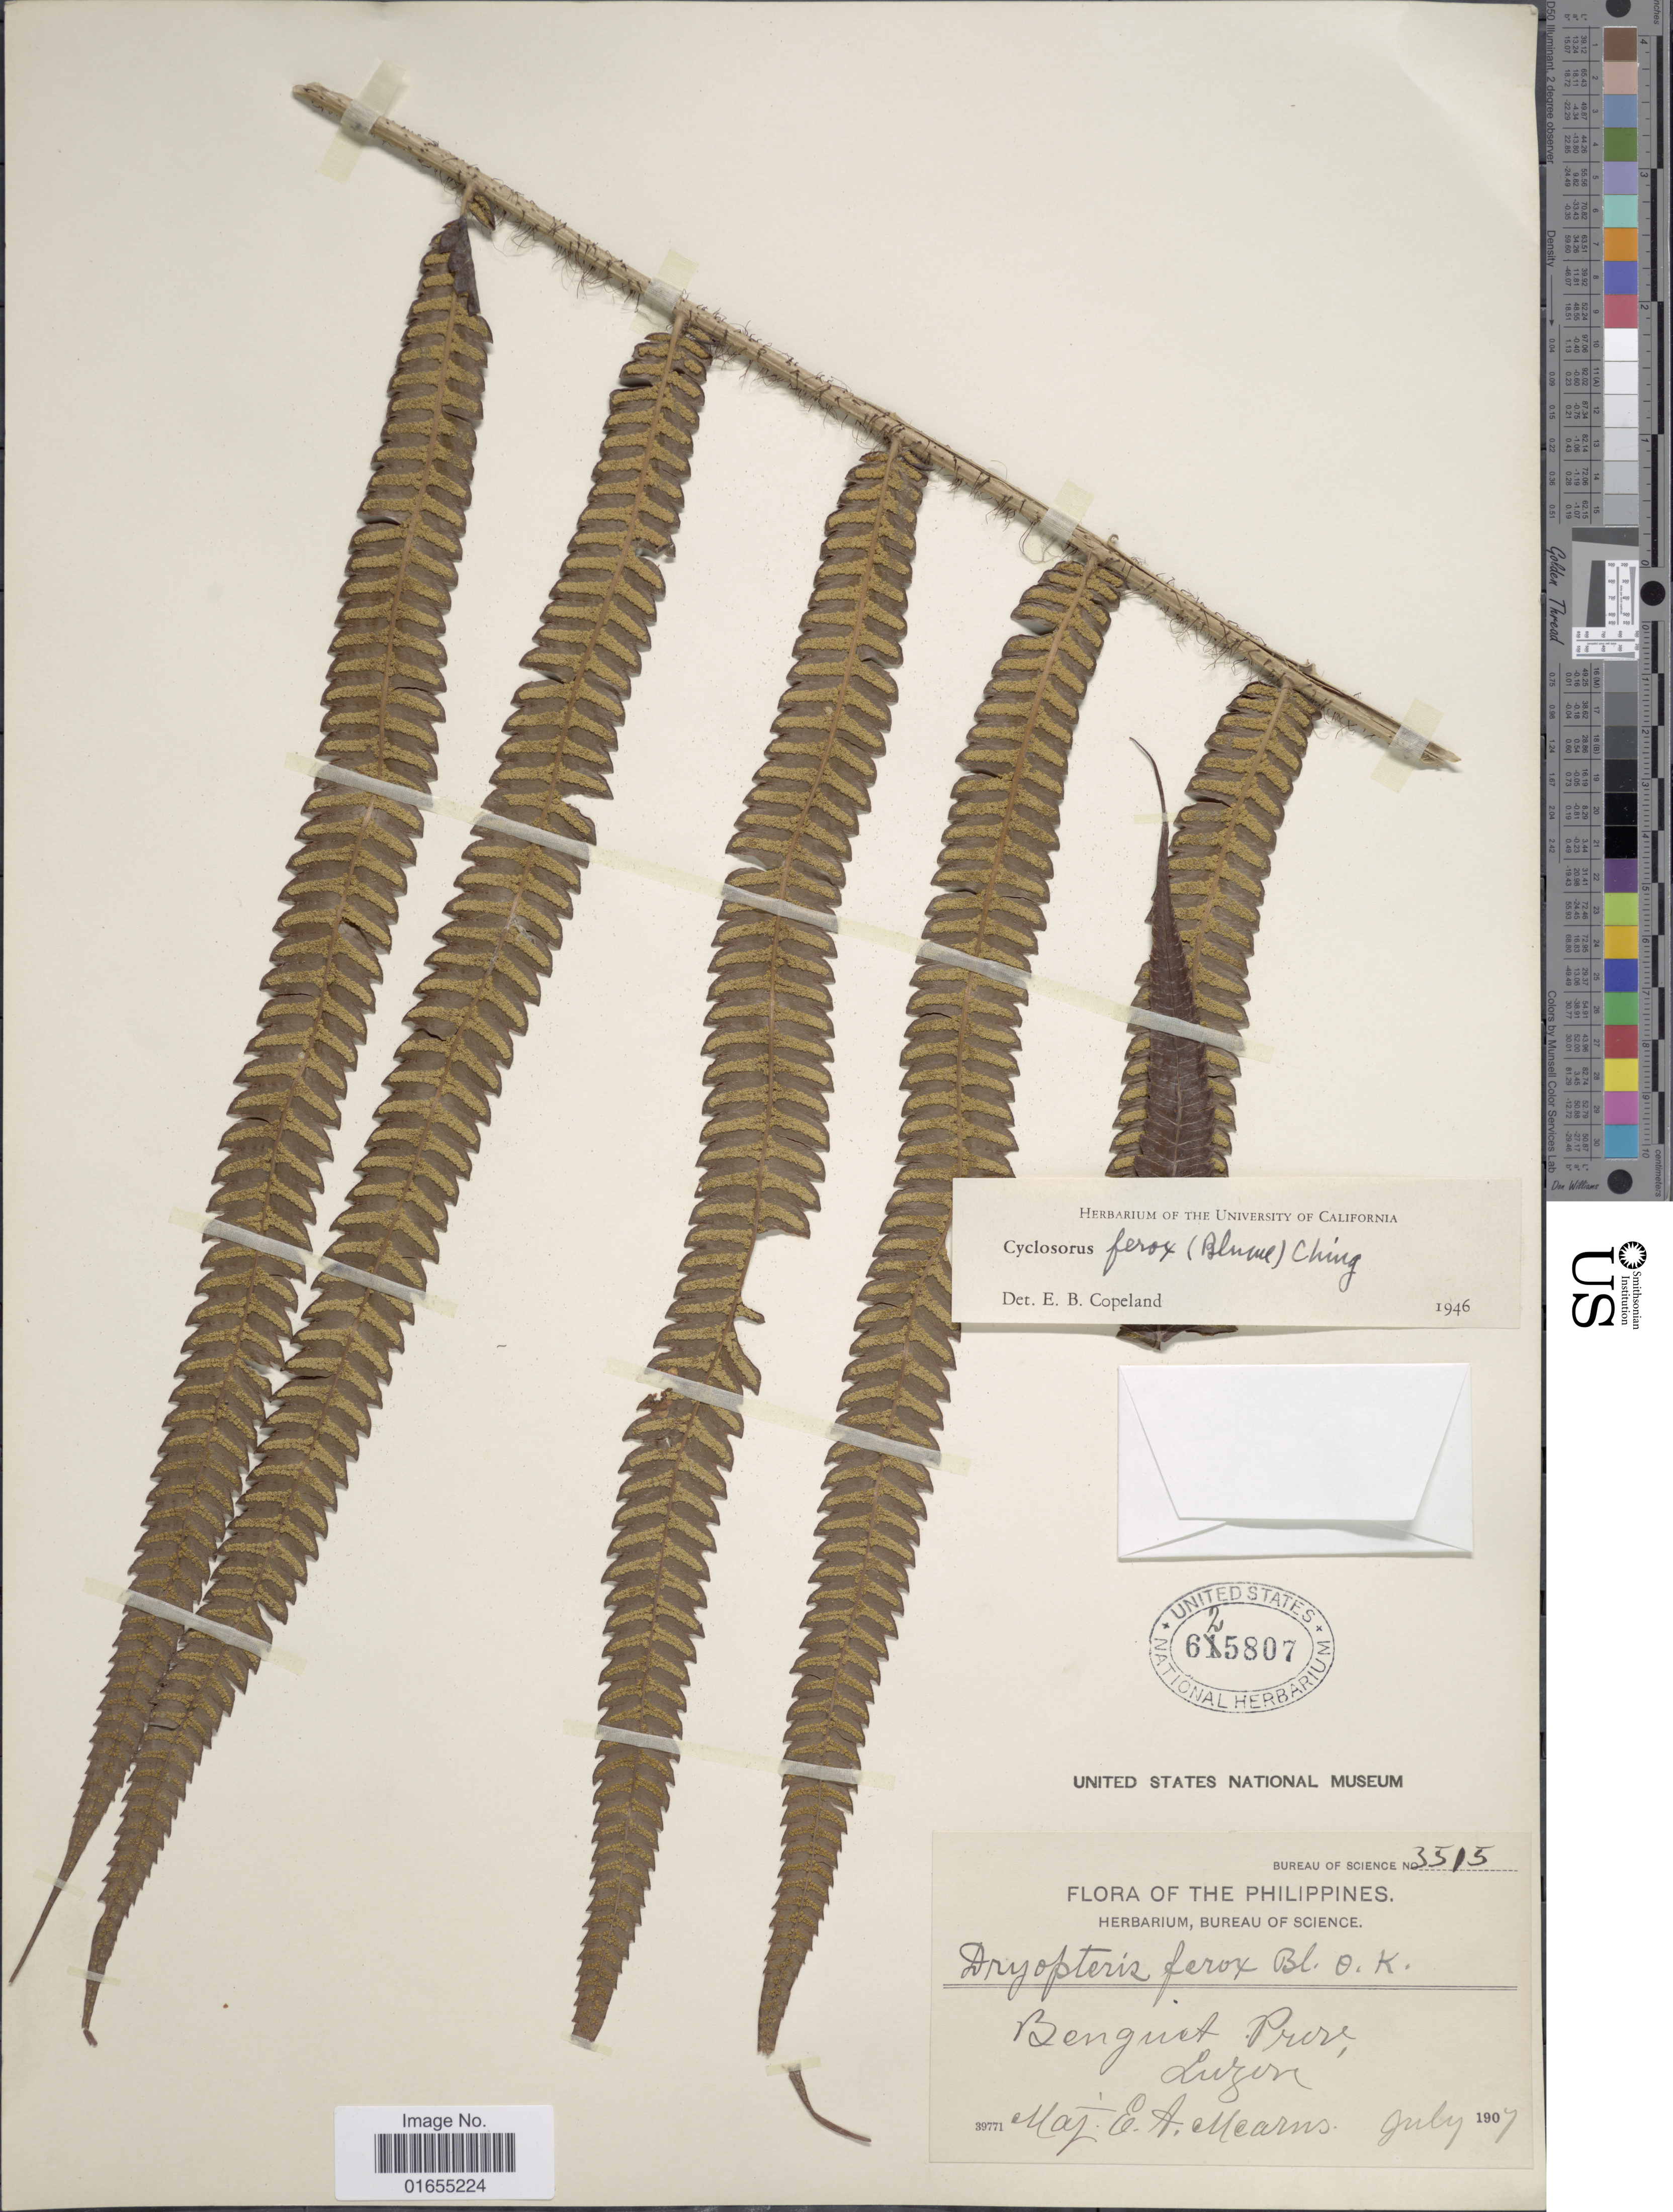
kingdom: Plantae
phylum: Tracheophyta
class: Polypodiopsida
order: Polypodiales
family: Thelypteridaceae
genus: Chingia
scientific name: Chingia ferox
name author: (Blume) Holttum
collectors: E. A. Mearns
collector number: Bureau of Science 3515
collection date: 1907-07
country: Philippines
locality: Benguet Prov, Luzon.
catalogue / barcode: US 625807